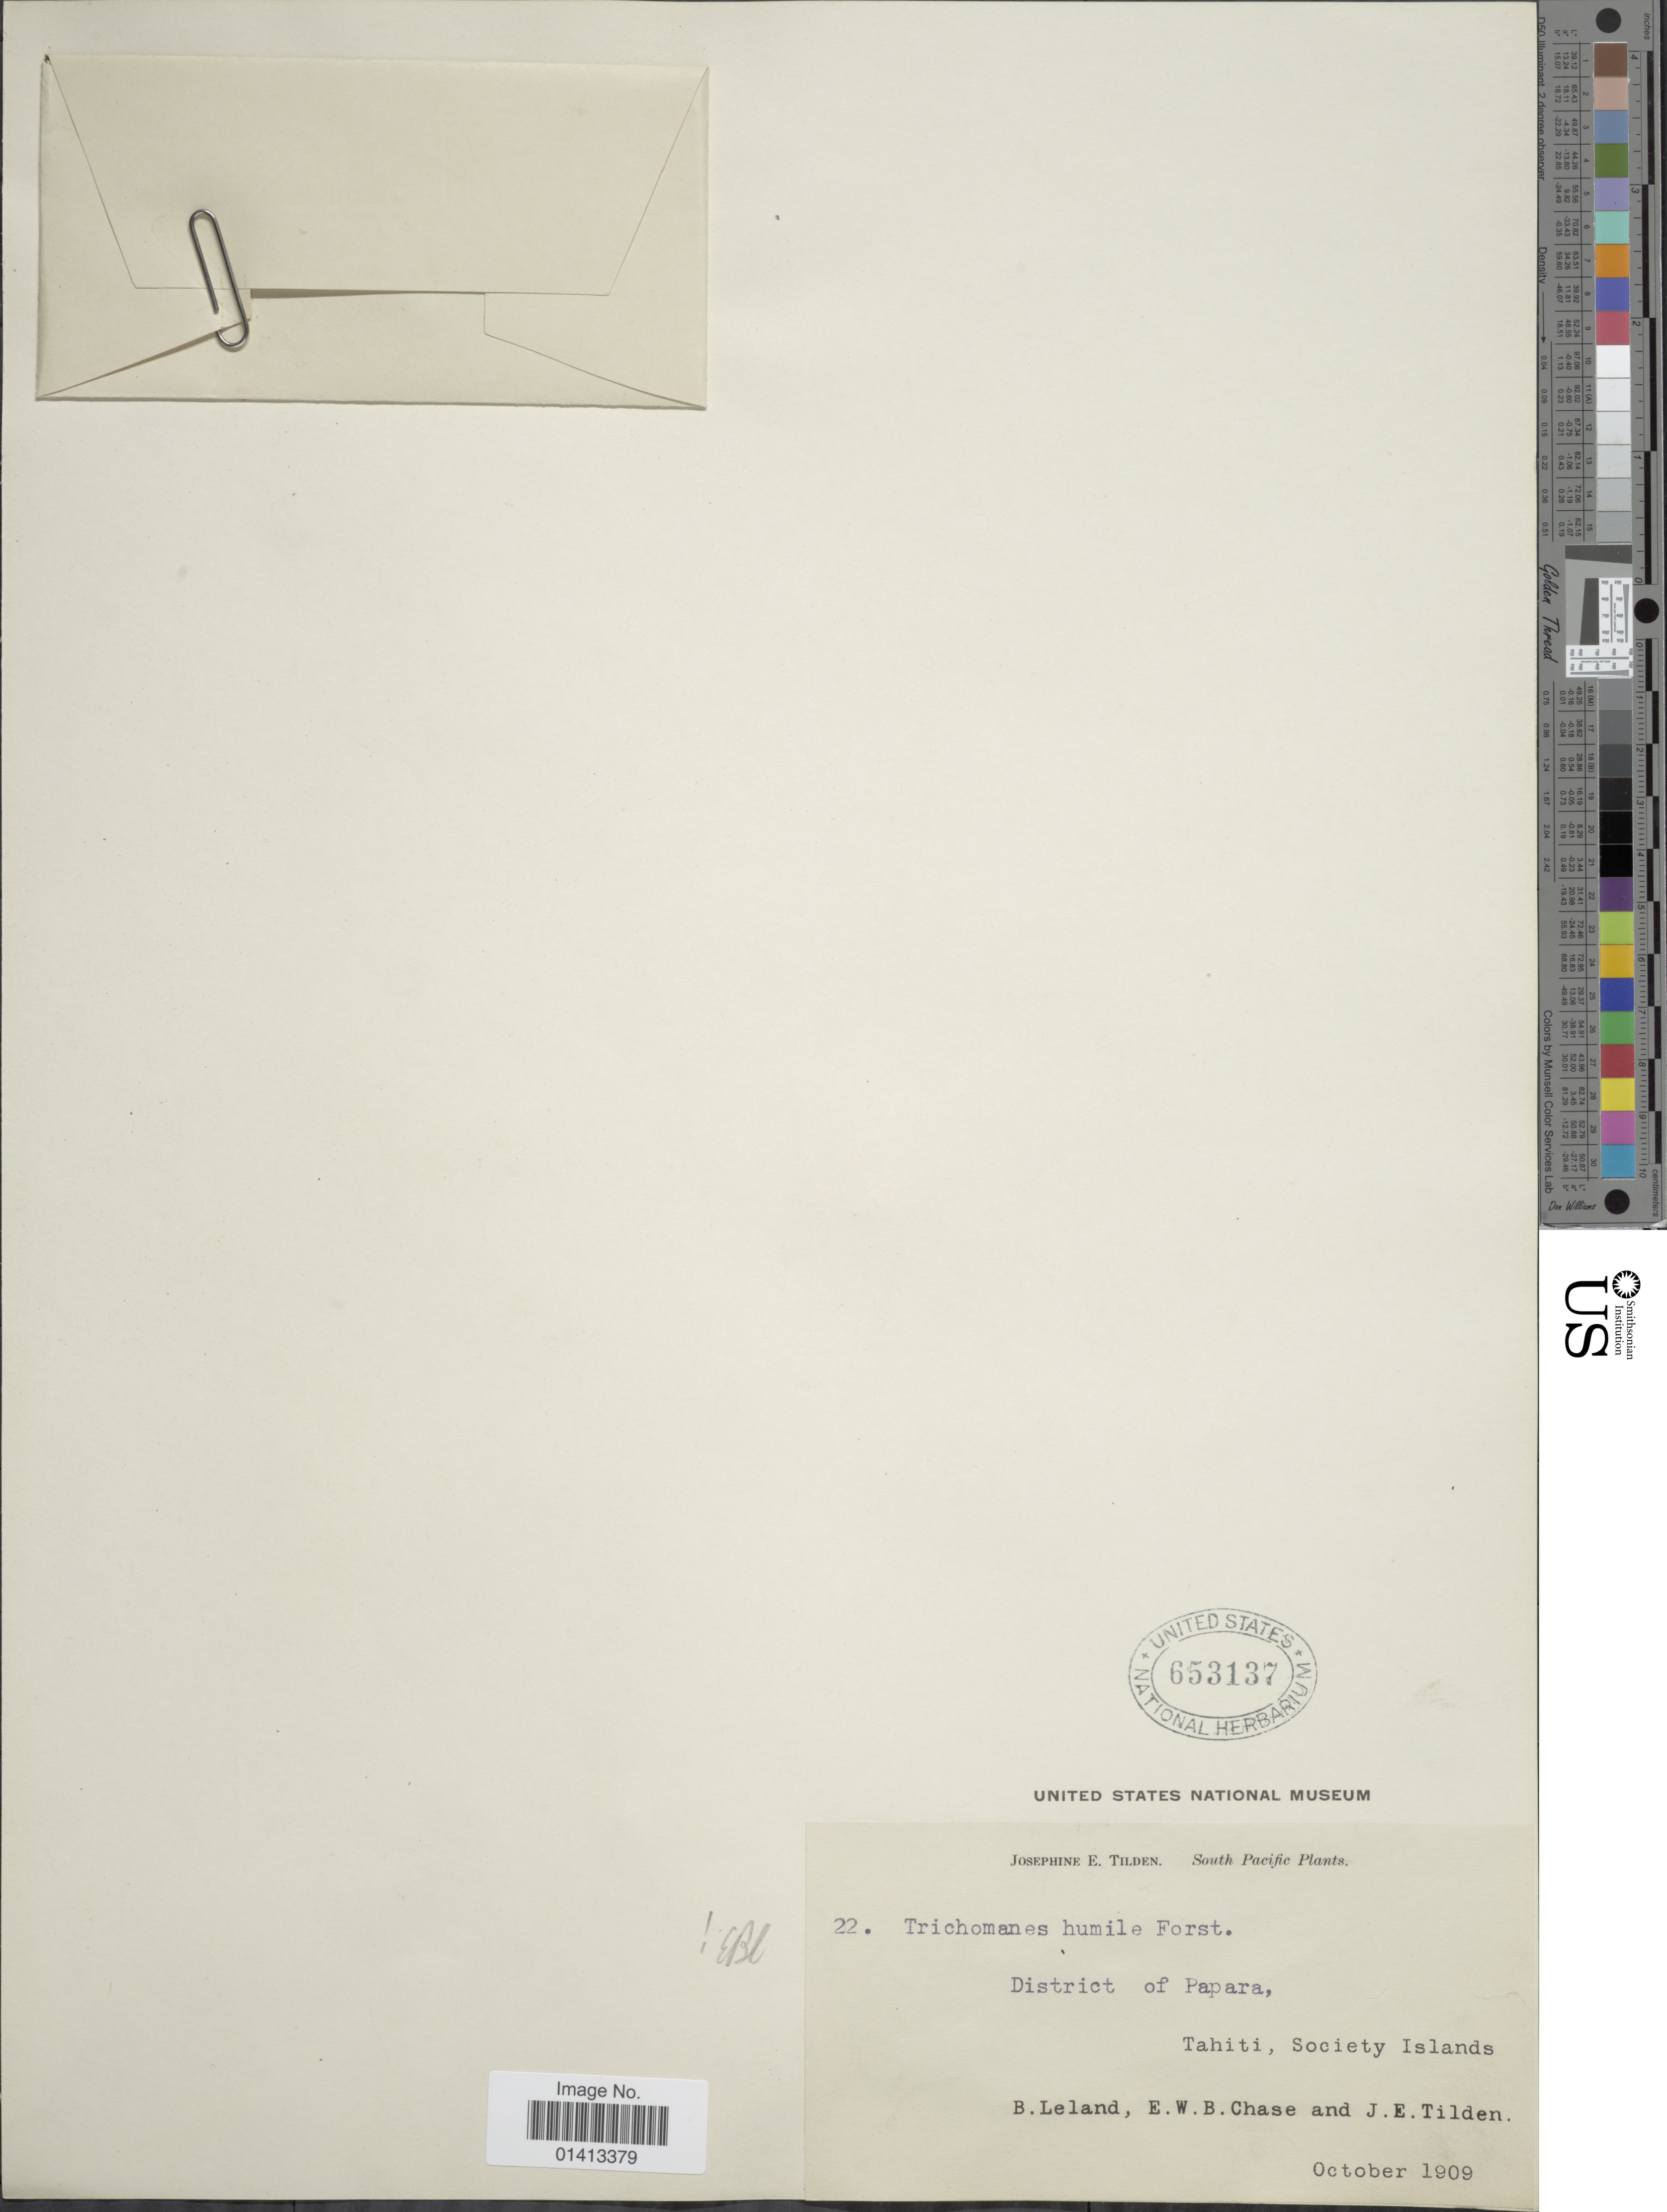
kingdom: Plantae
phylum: Tracheophyta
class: Polypodiopsida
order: Hymenophyllales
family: Hymenophyllaceae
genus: Crepidomanes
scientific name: Crepidomanes humilis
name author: (G. Forst.) Bosch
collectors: B. Leland, E. W. Chase & J. E. Tilden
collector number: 22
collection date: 1909-10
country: French Polynesia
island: Tahiti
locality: District of Papara, Tahiti, Society Islands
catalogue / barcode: US 653137